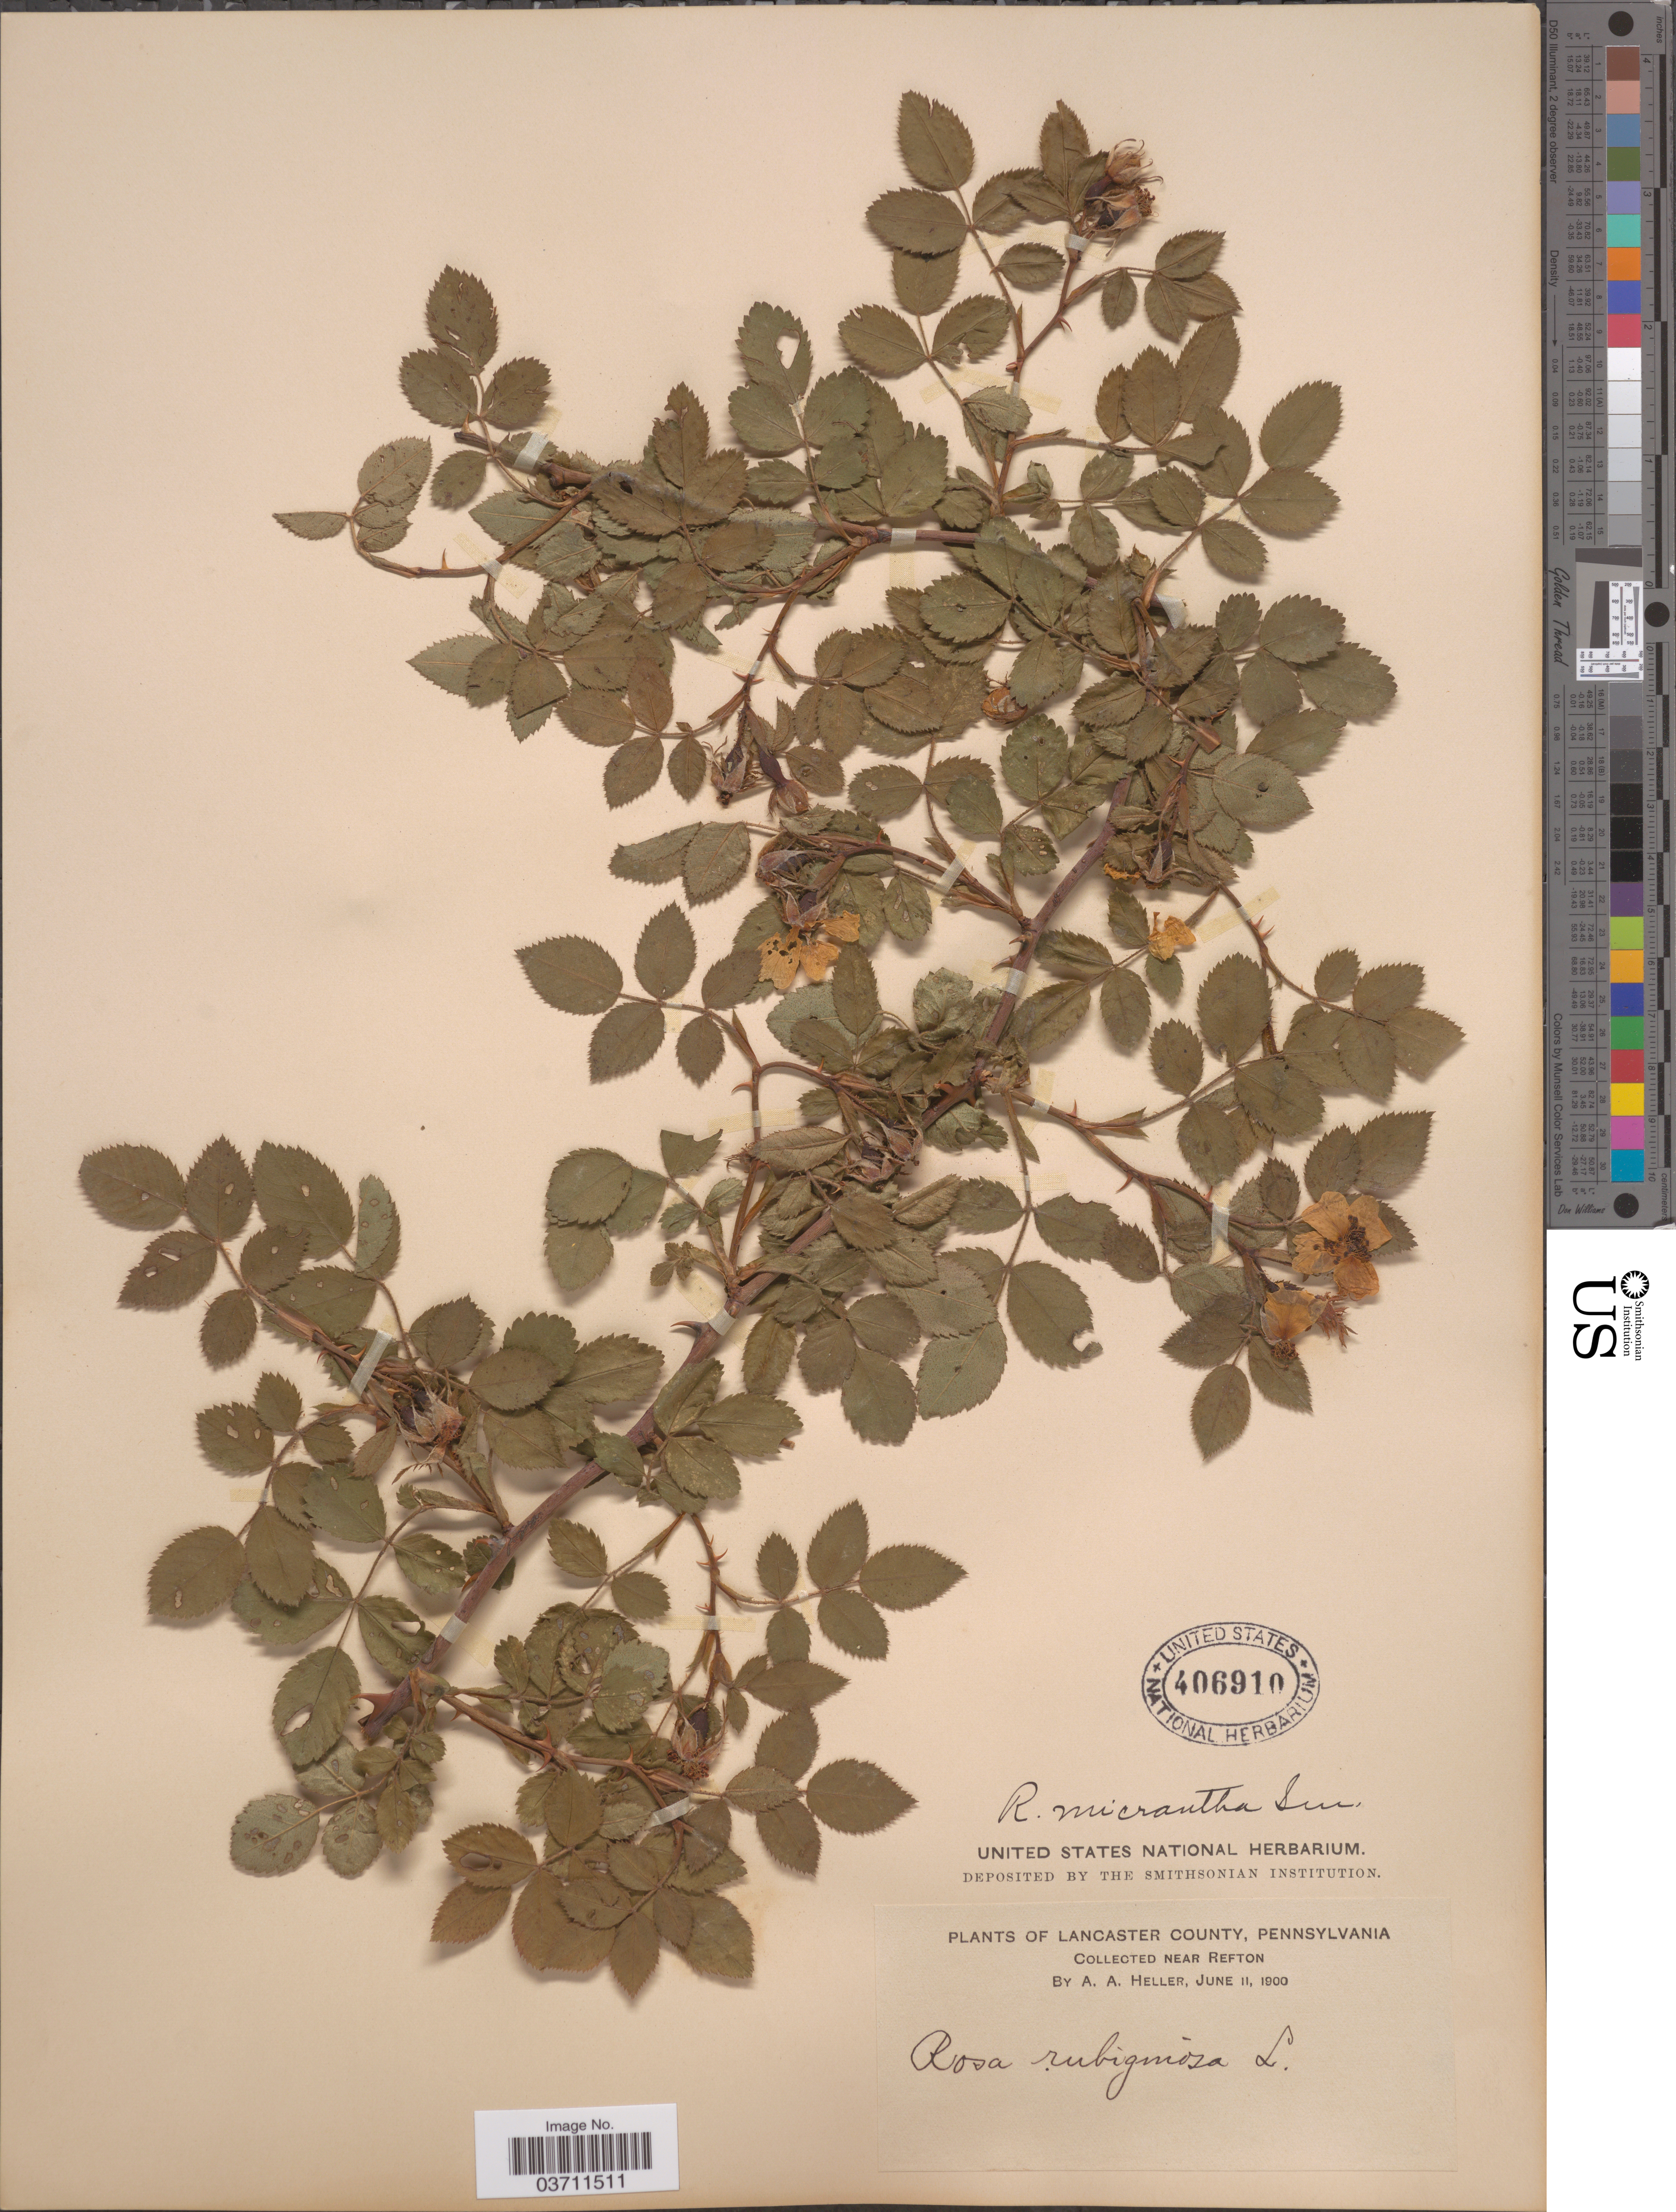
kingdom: Plantae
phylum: Tracheophyta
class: Magnoliopsida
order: Rosales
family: Rosaceae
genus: Rosa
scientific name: Rosa micrantha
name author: Borrer ex Small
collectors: A. A. Heller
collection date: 1900-06-11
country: United States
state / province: Pennsylvania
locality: Lancaster County. Near Refton.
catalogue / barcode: US 406910